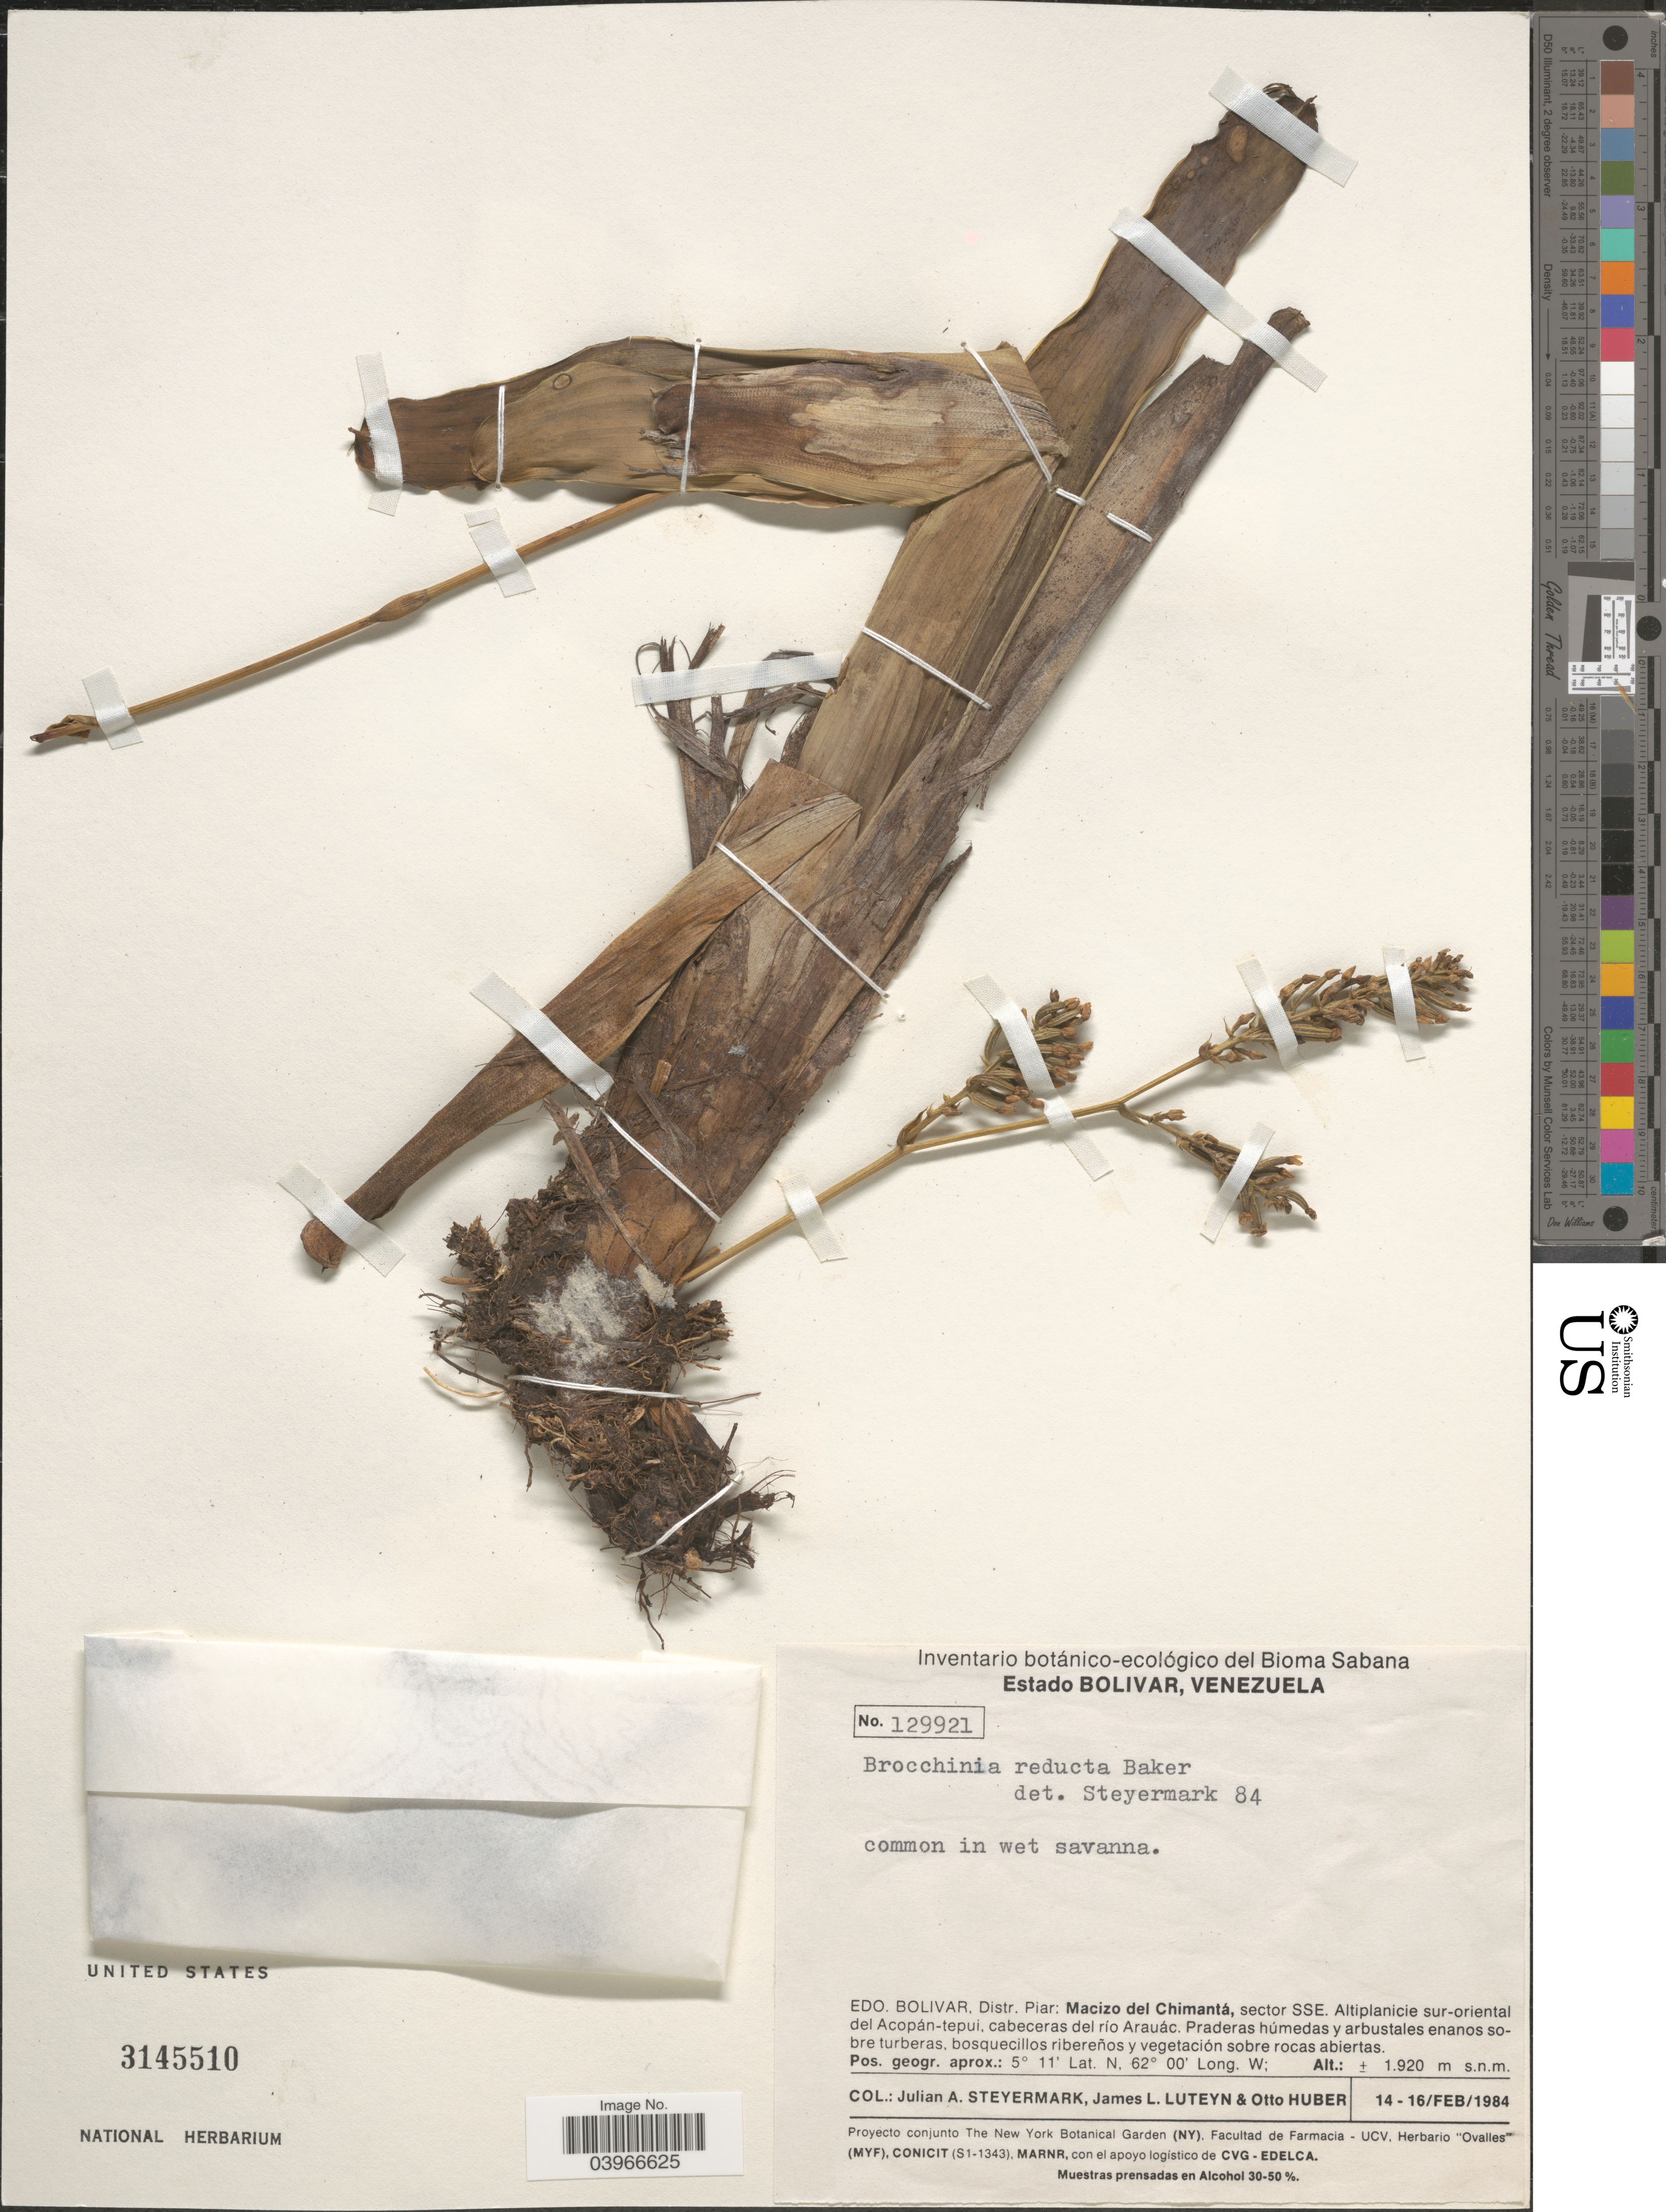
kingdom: Plantae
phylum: Tracheophyta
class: Liliopsida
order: Poales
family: Bromeliaceae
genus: Brocchinia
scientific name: Brocchinia reducta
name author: Baker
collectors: J. Steyermark, J. Luteyn & O. Huber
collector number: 129921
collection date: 1984-02-14/1984-02-16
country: Venezuela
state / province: Bolivar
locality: Distr. Piar: Macizo del Chimantá, sector SSE. Altiplanicie sur-oriental del Acopán-tepui, cabeceras del río Arauác.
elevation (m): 1920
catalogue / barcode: US 3145510